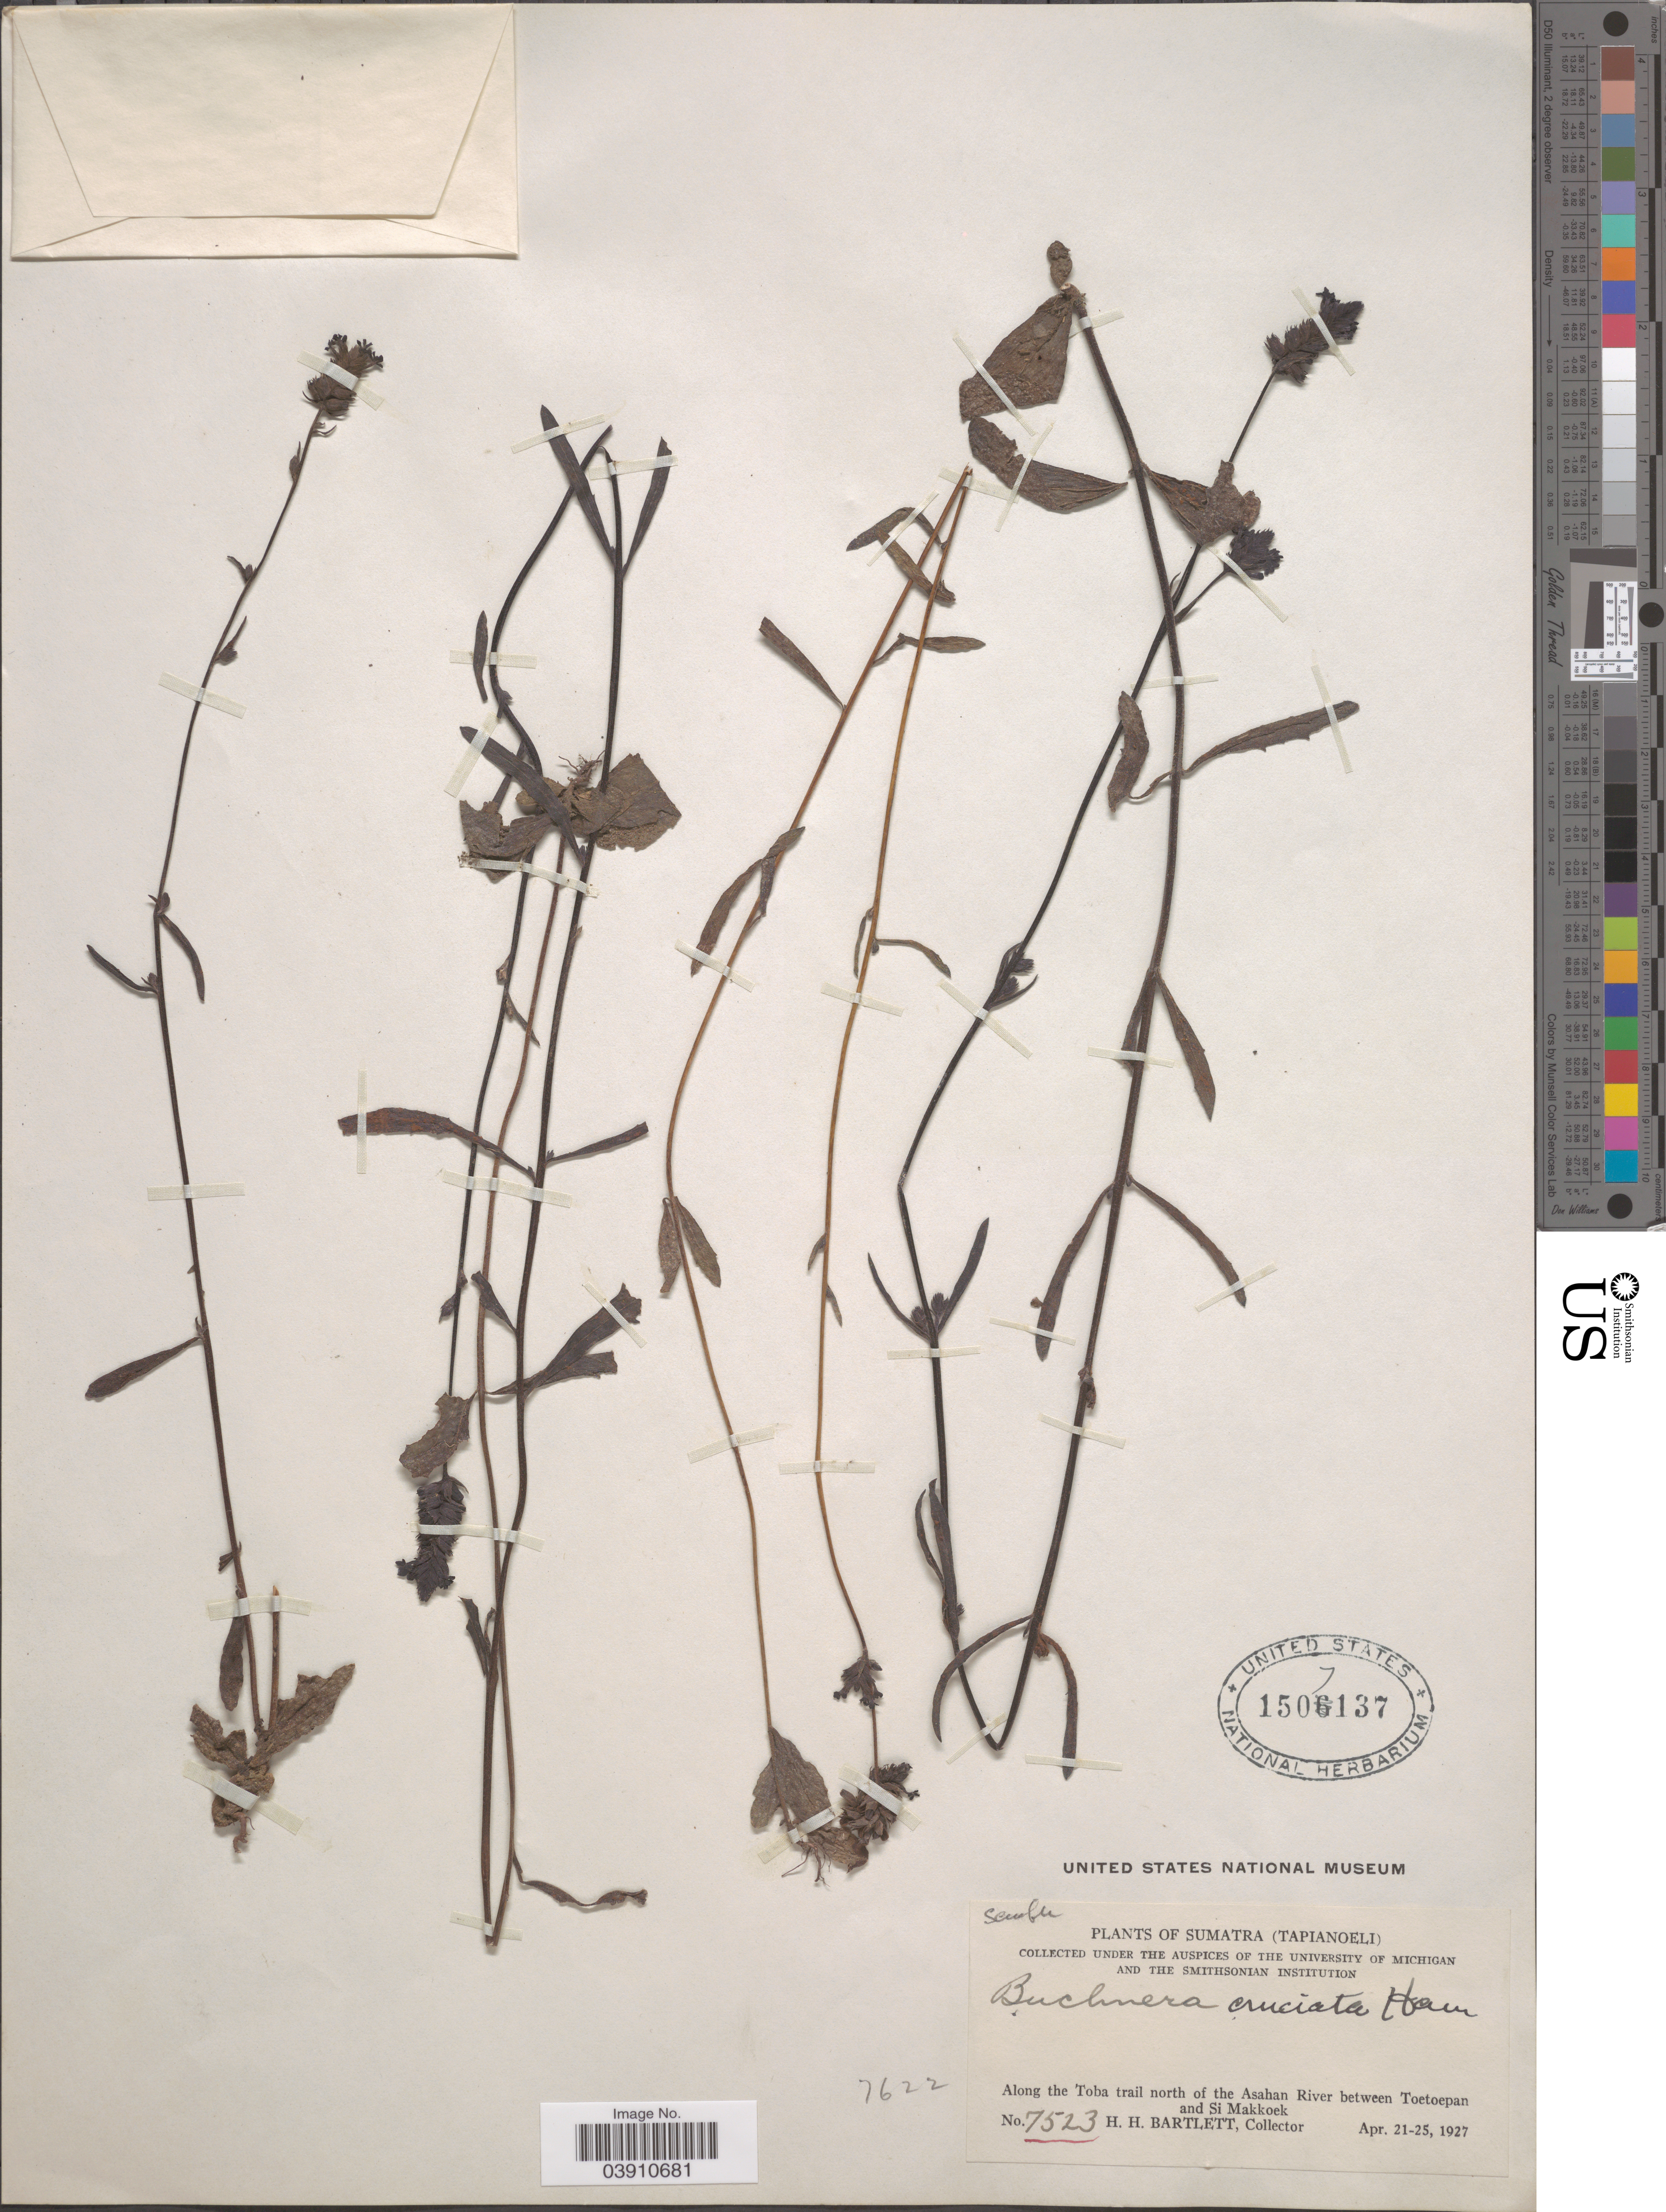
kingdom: Plantae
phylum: Tracheophyta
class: Magnoliopsida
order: Lamiales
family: Orobanchaceae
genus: Buchnera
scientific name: Buchnera cruciata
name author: Ham.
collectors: H. H. Bartlett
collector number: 7523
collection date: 1927-04-21/1927-04-25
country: Indonesia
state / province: Sumatra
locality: Tapianoeli. Along the Toba trail north of the Asahan River between Toetoepan and Si Makkoek.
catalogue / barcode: US 1507137